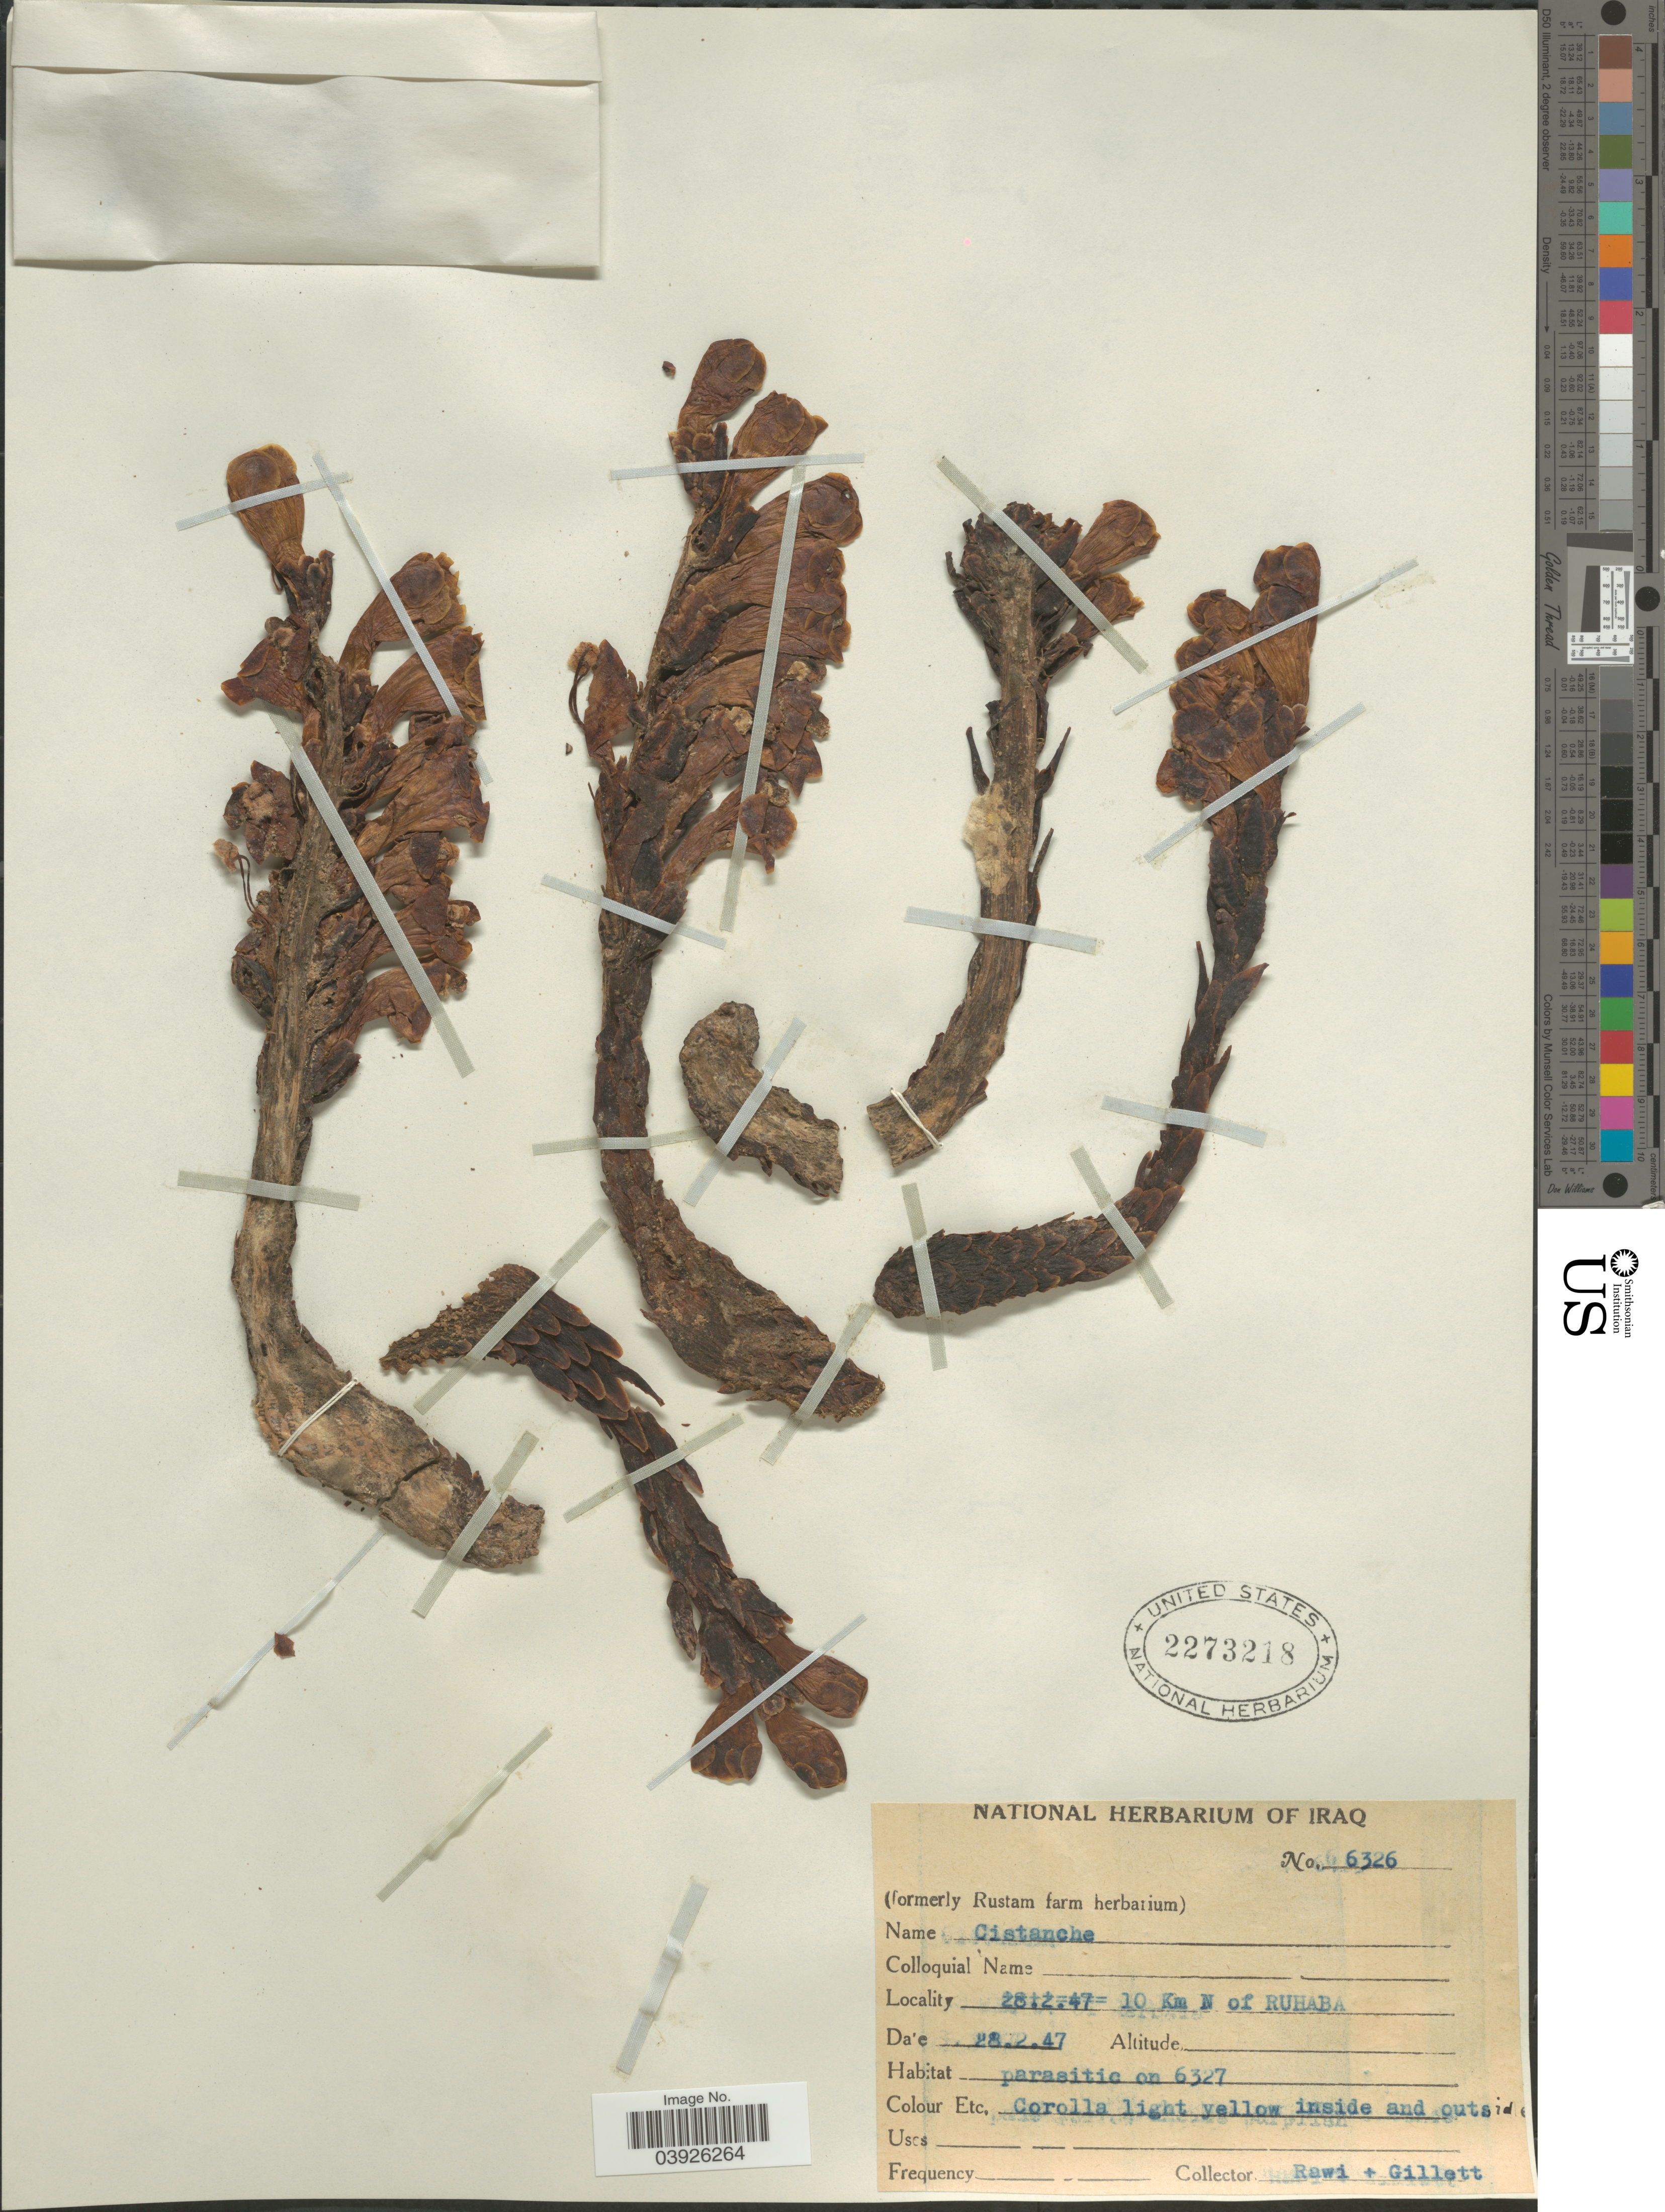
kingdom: Plantae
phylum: Tracheophyta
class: Magnoliopsida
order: Lamiales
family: Orobanchaceae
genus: Cistanche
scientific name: Cistanche sp.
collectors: -. Rawi & Gillett, --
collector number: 6326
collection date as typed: Transcribed d/m/y: 28/2/47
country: Iraq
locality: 10 Km N of Ruhaba.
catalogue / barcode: US 2273218